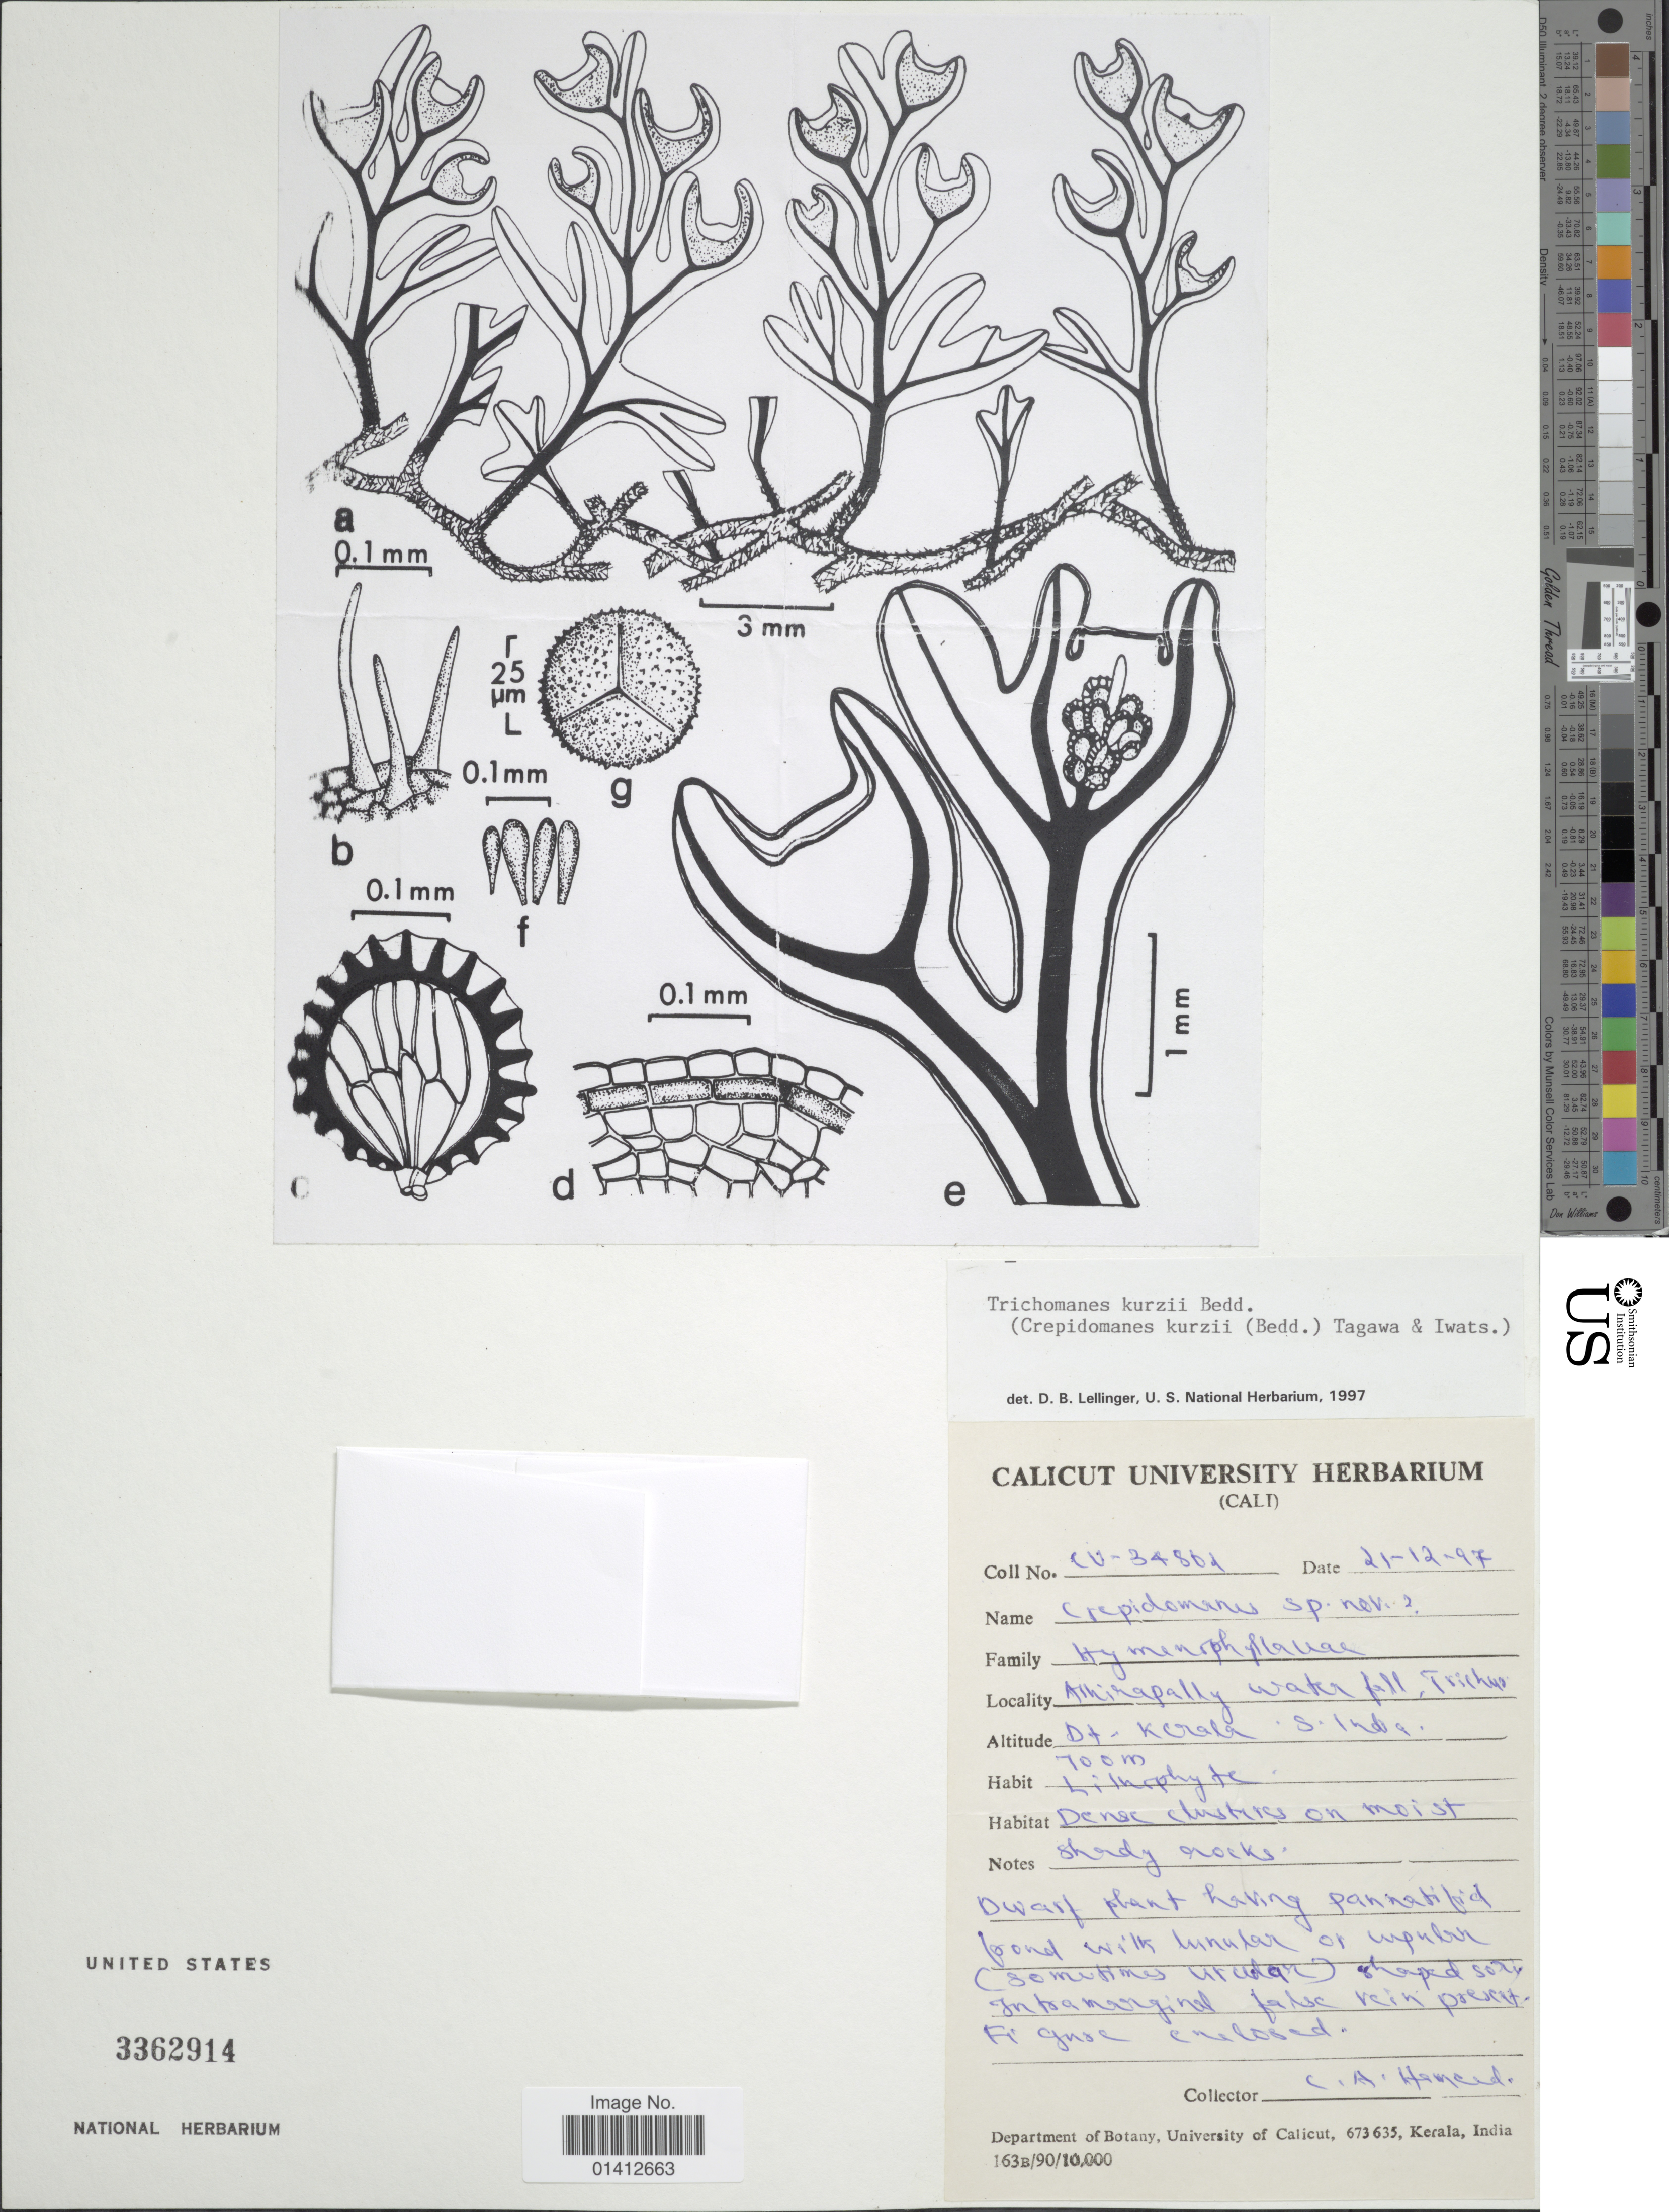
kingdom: Plantae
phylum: Tracheophyta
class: Polypodiopsida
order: Hymenophyllales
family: Hymenophyllaceae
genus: Crepidomanes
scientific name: Crepidomanes kurzii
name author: (Bedd.) Tagawa & K. Iwats.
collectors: C. Hamud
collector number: CV-34864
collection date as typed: Transcribed d/m/y: 21/12/97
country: India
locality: Athirapally waterfall, Trichur Dt Kerala, S. India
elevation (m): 700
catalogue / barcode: US 3362914